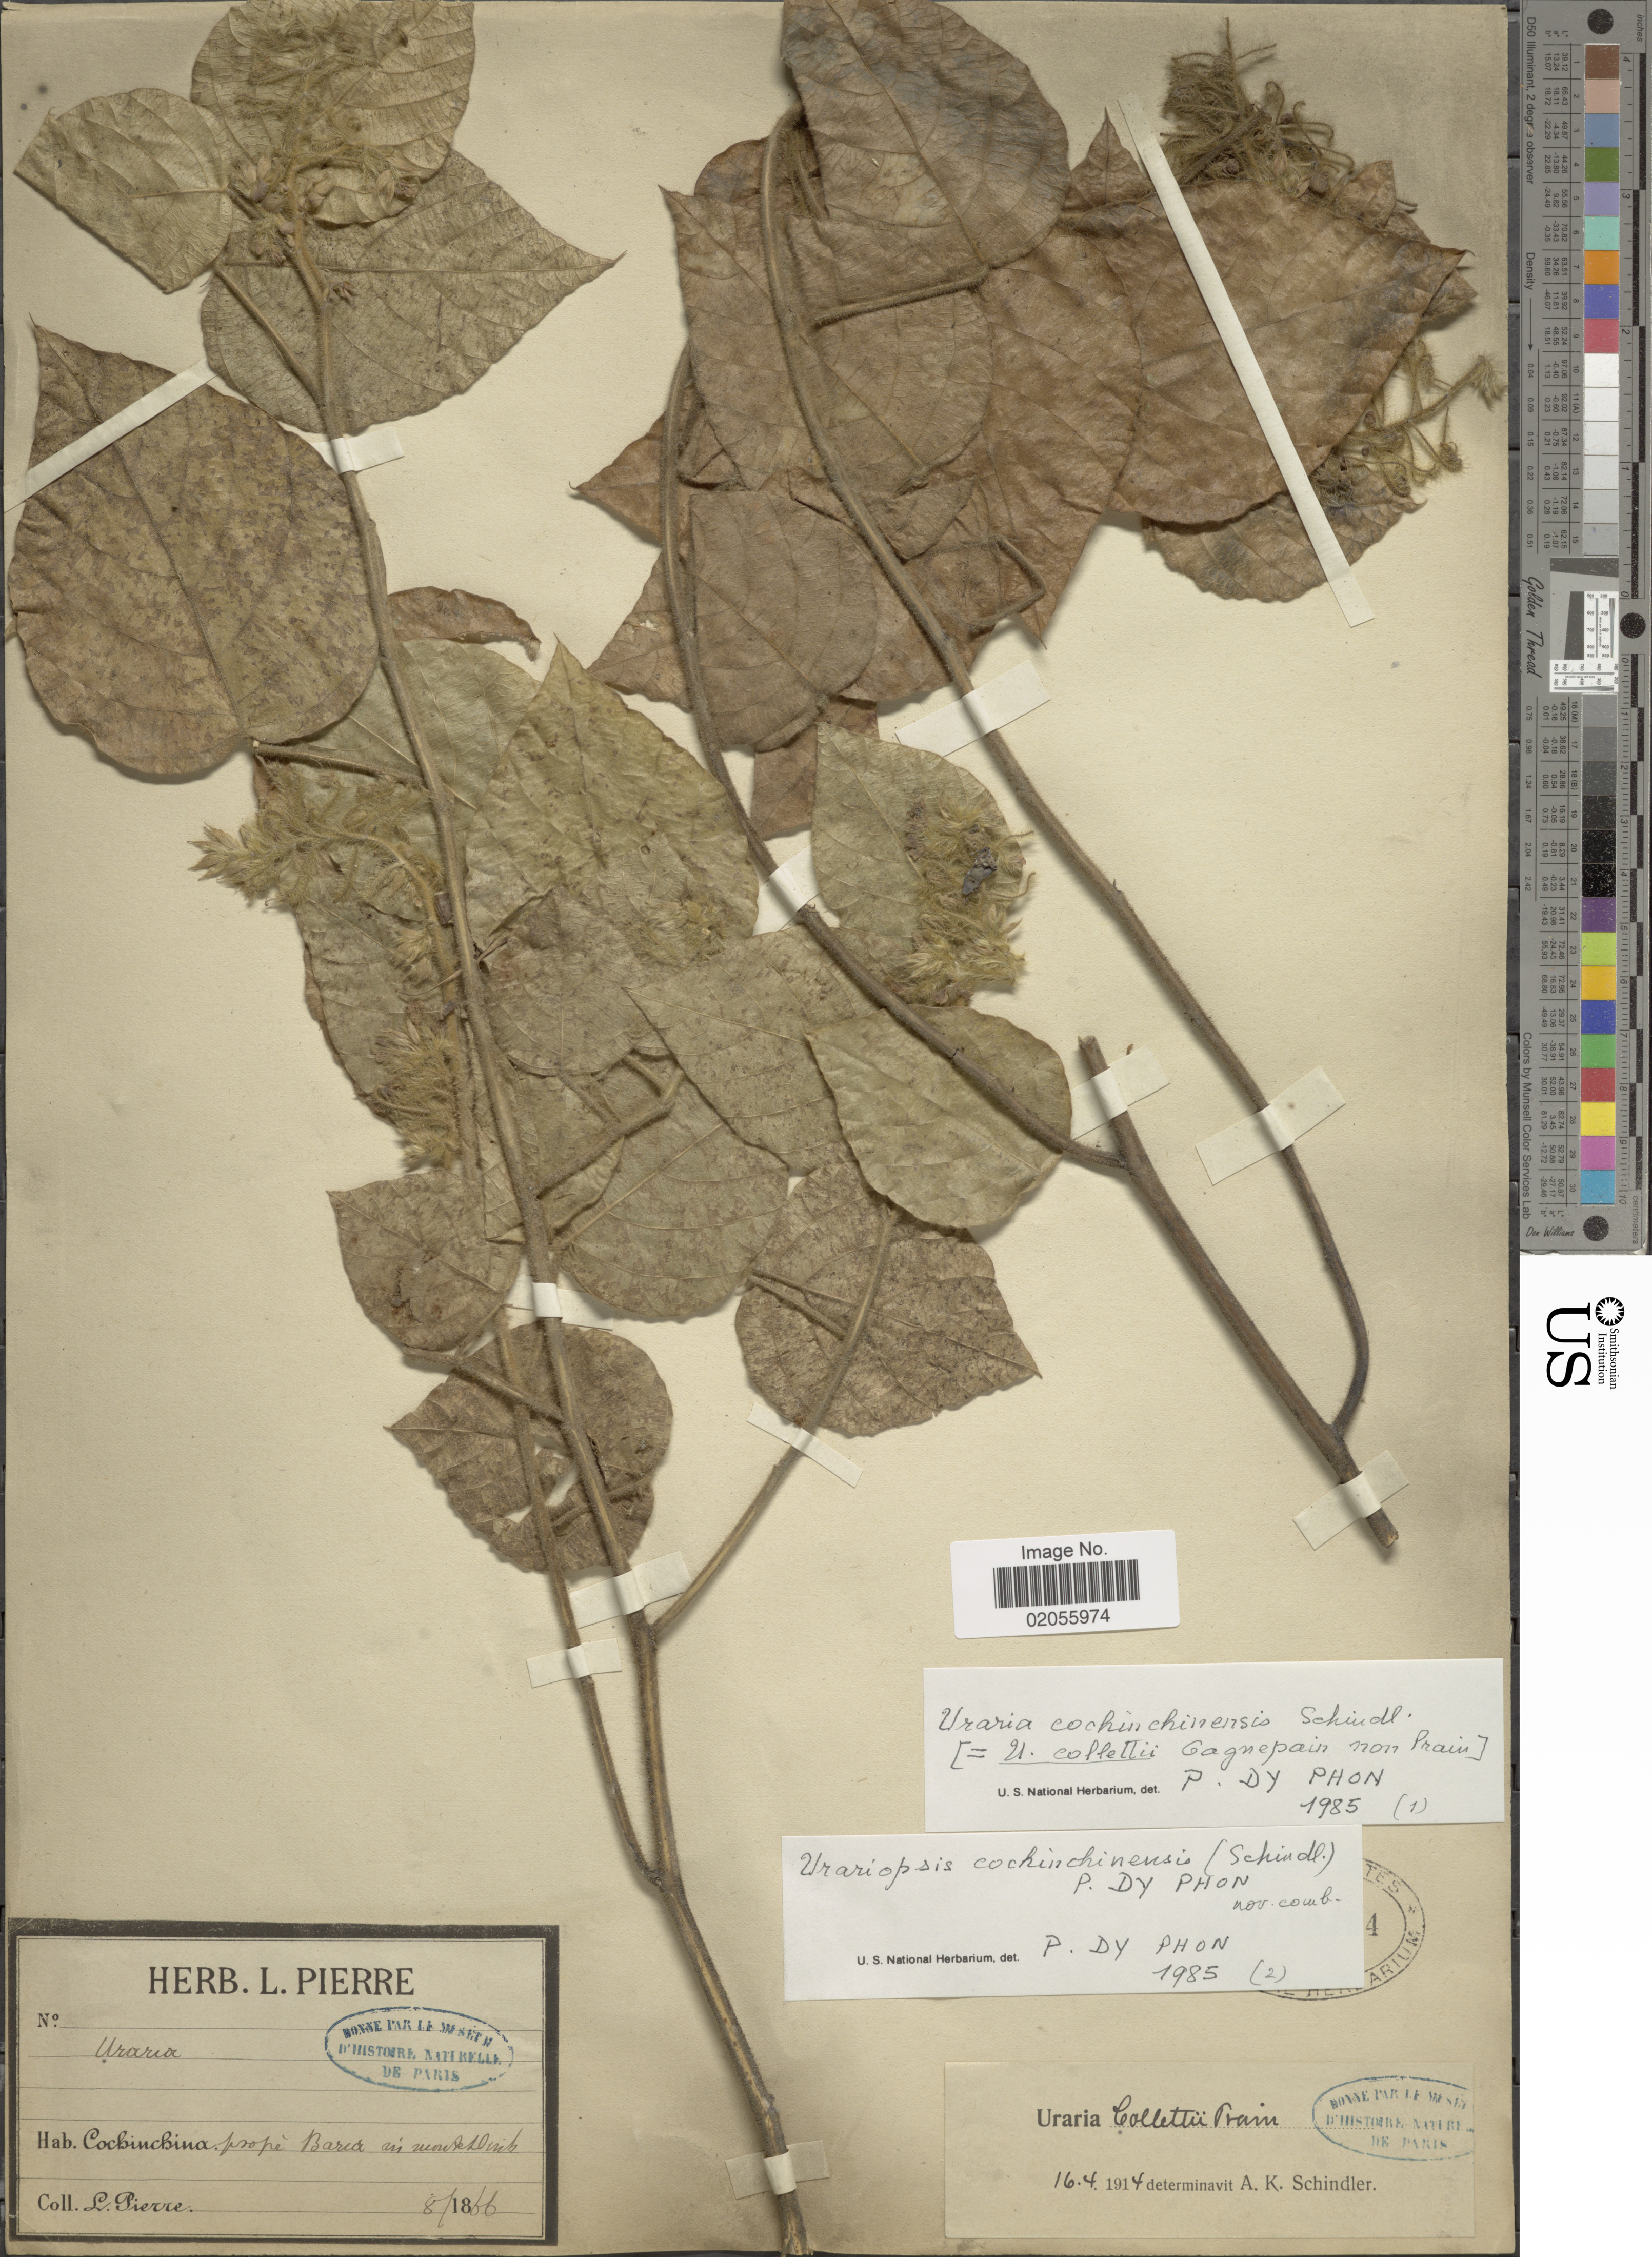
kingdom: Plantae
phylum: Tracheophyta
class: Magnoliopsida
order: Fabales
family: Fabaceae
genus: Uraria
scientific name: Uraria collettii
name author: Prain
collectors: L. Pierre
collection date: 1866-08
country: Vietnam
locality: Cochinchina, prope Baria in monte Dinh [near Ba Ria in mount Dinh]